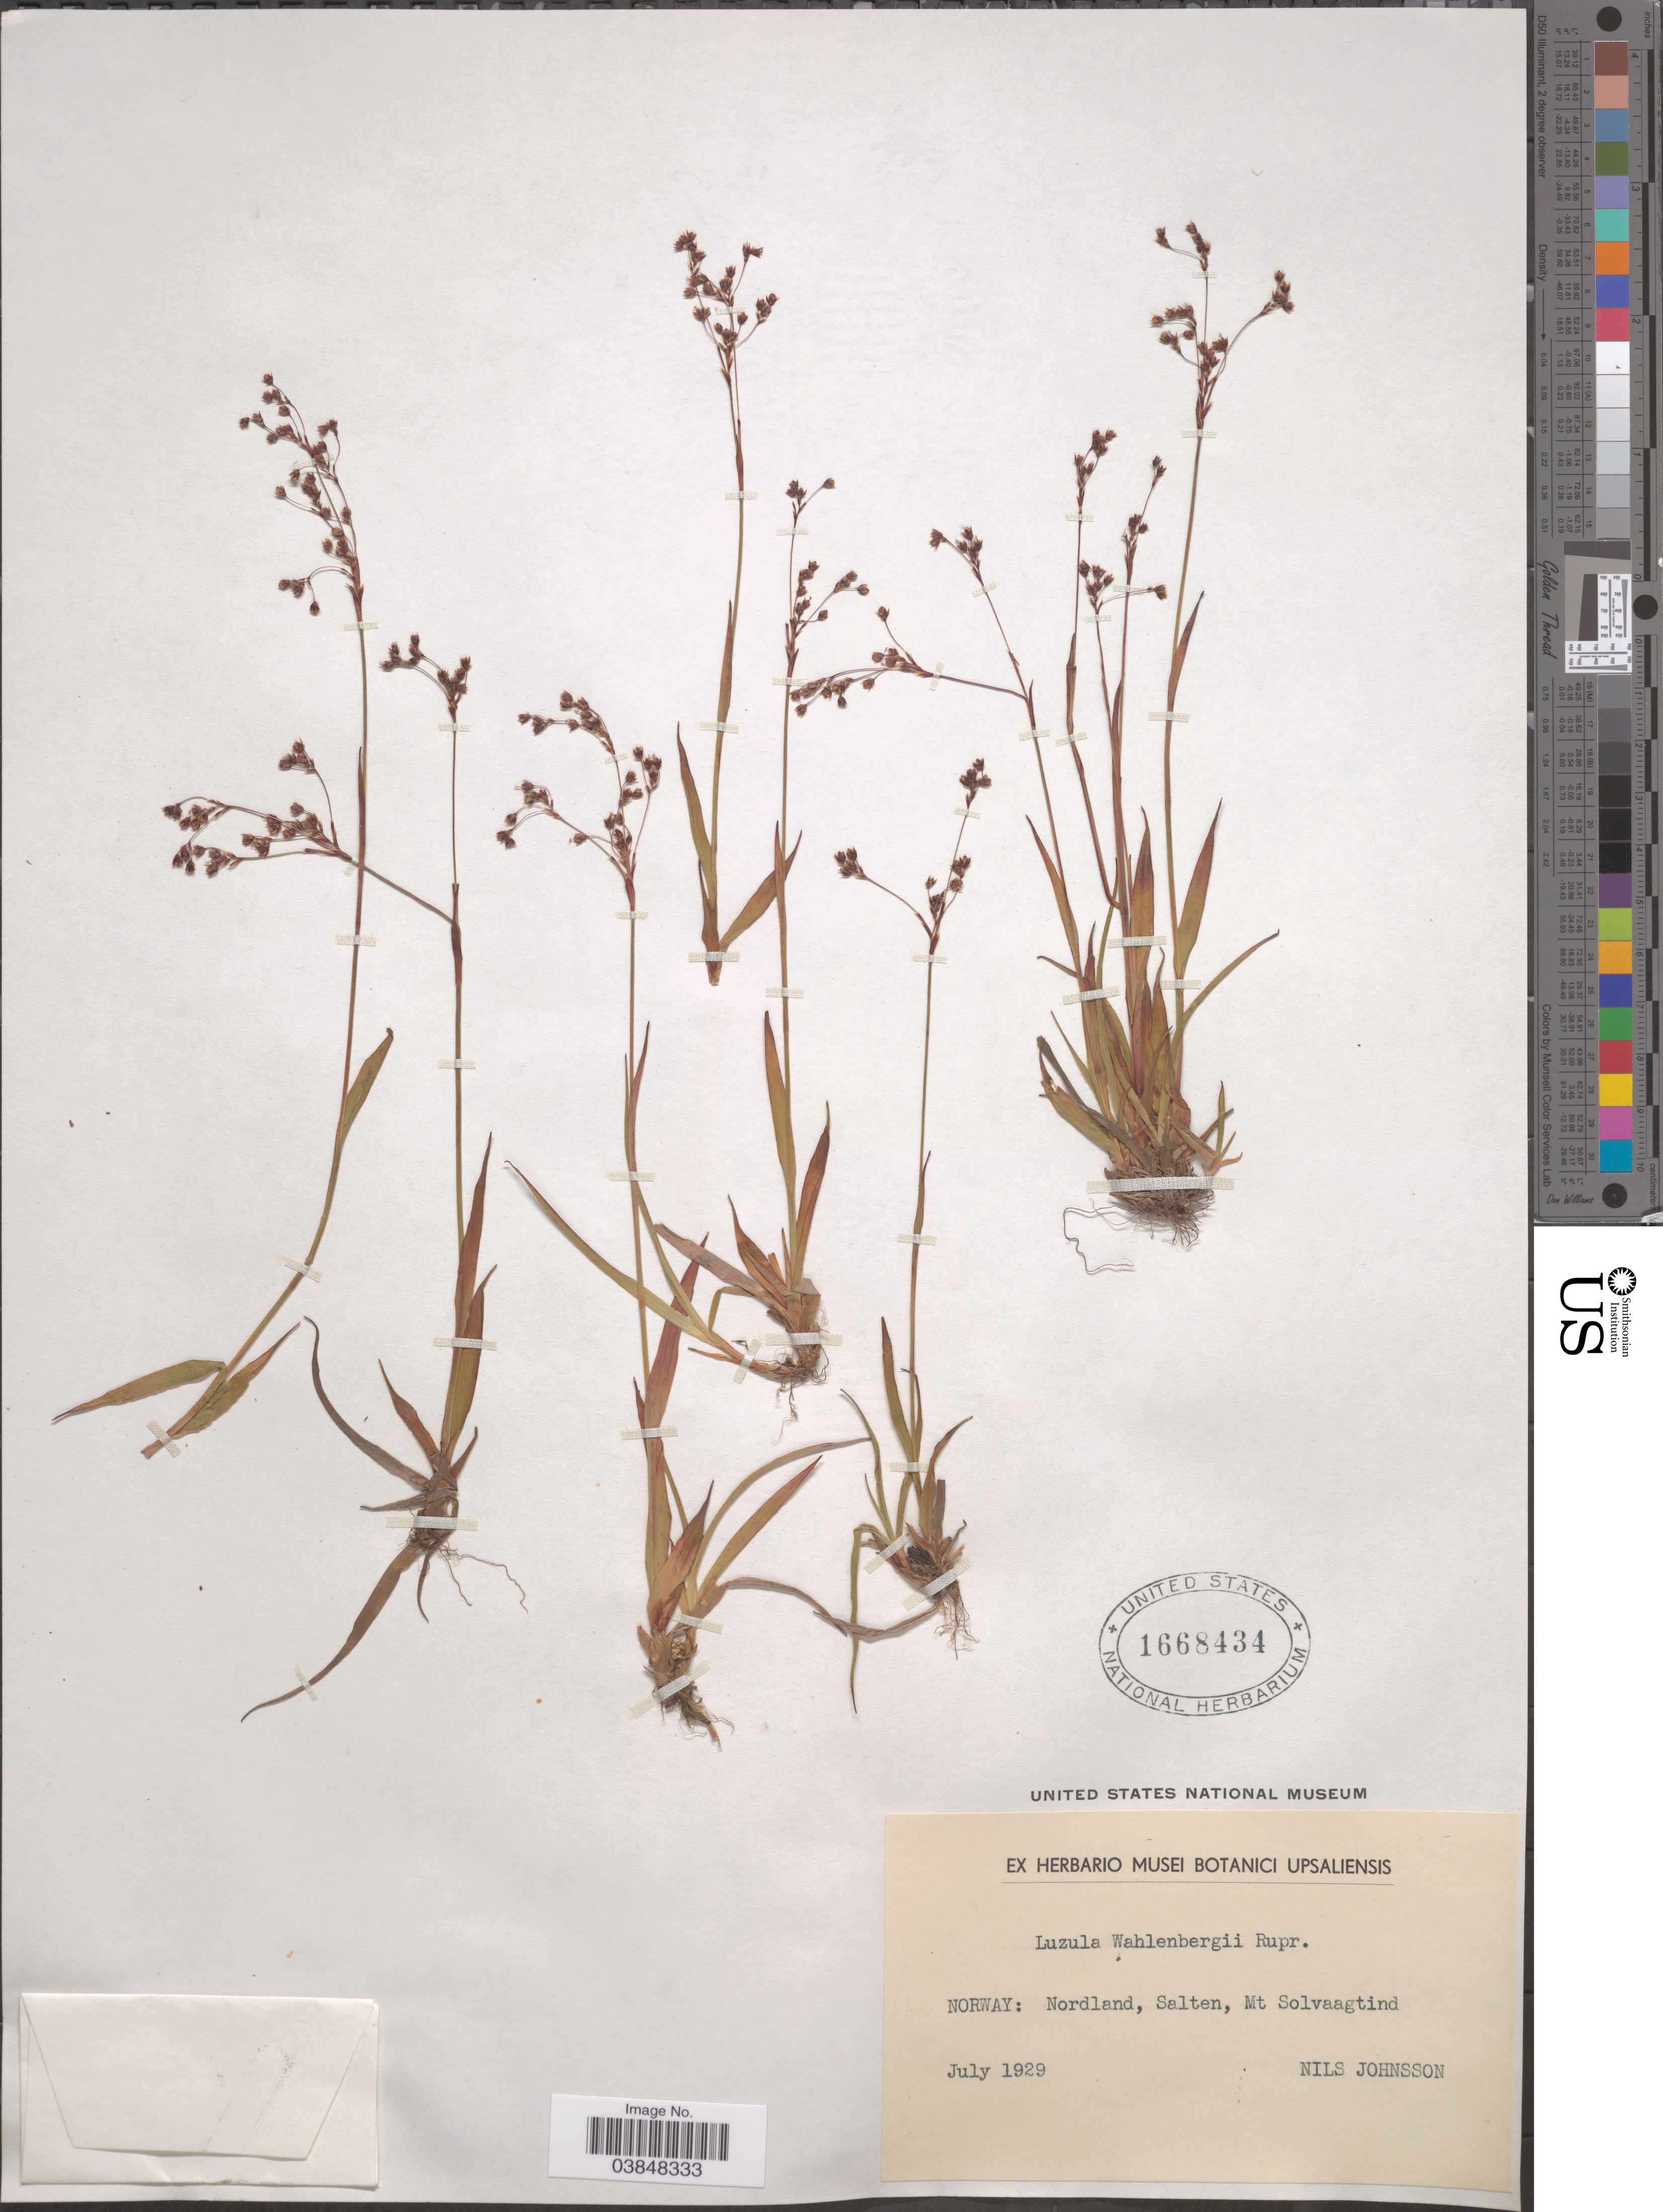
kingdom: Plantae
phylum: Tracheophyta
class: Liliopsida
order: Poales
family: Juncaceae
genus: Luzula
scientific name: Luzula wahlenbergii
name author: Rupr.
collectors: N. Johnsson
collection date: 1929-07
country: Norway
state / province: Nordland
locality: Salten, Mt Solvaagtind.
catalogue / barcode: US 1668434